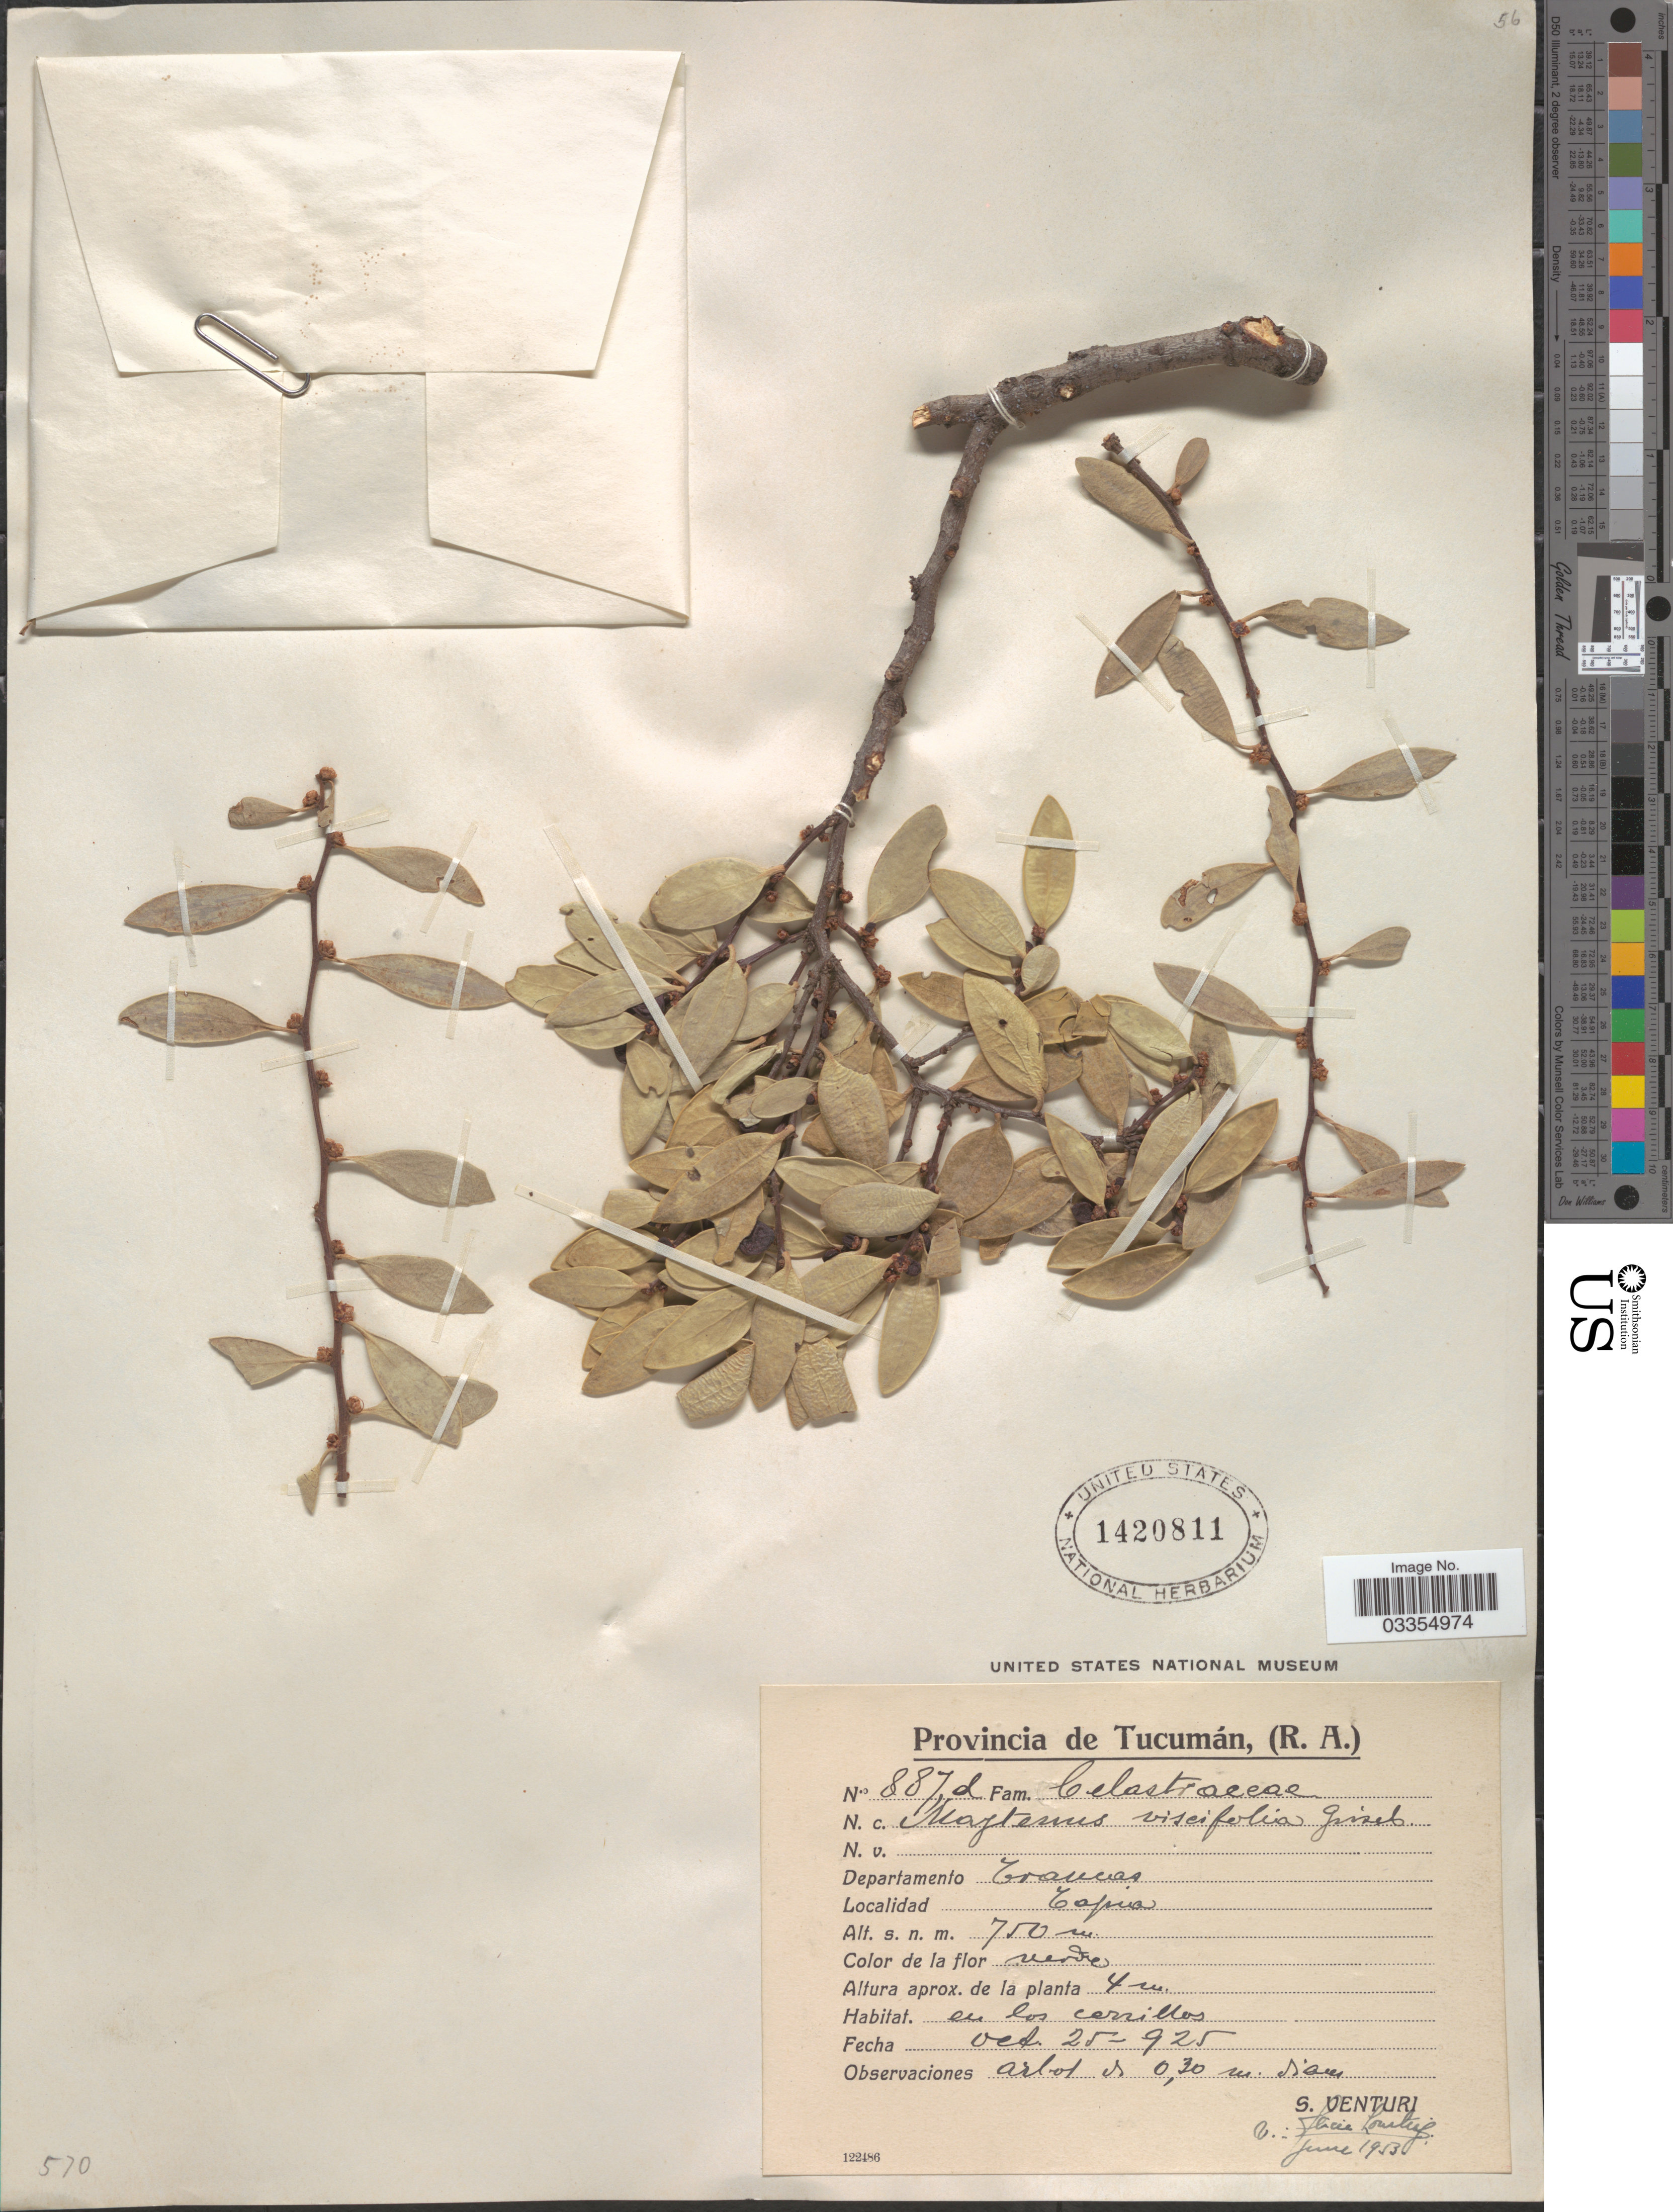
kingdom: Plantae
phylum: Tracheophyta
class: Magnoliopsida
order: Celastrales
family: Celastraceae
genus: Tricerma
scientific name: Tricerma viscifolium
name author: (Griseb.) Lundell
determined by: Strong, Mark T., (BOT), Smithsonian Institution - National Museum of Natural History (UNITED STATES)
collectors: S. Venturi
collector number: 887d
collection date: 1925-10-25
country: Argentina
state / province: Tucuman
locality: Departamento Trancas. Tapia.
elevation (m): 750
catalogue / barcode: US 1420811